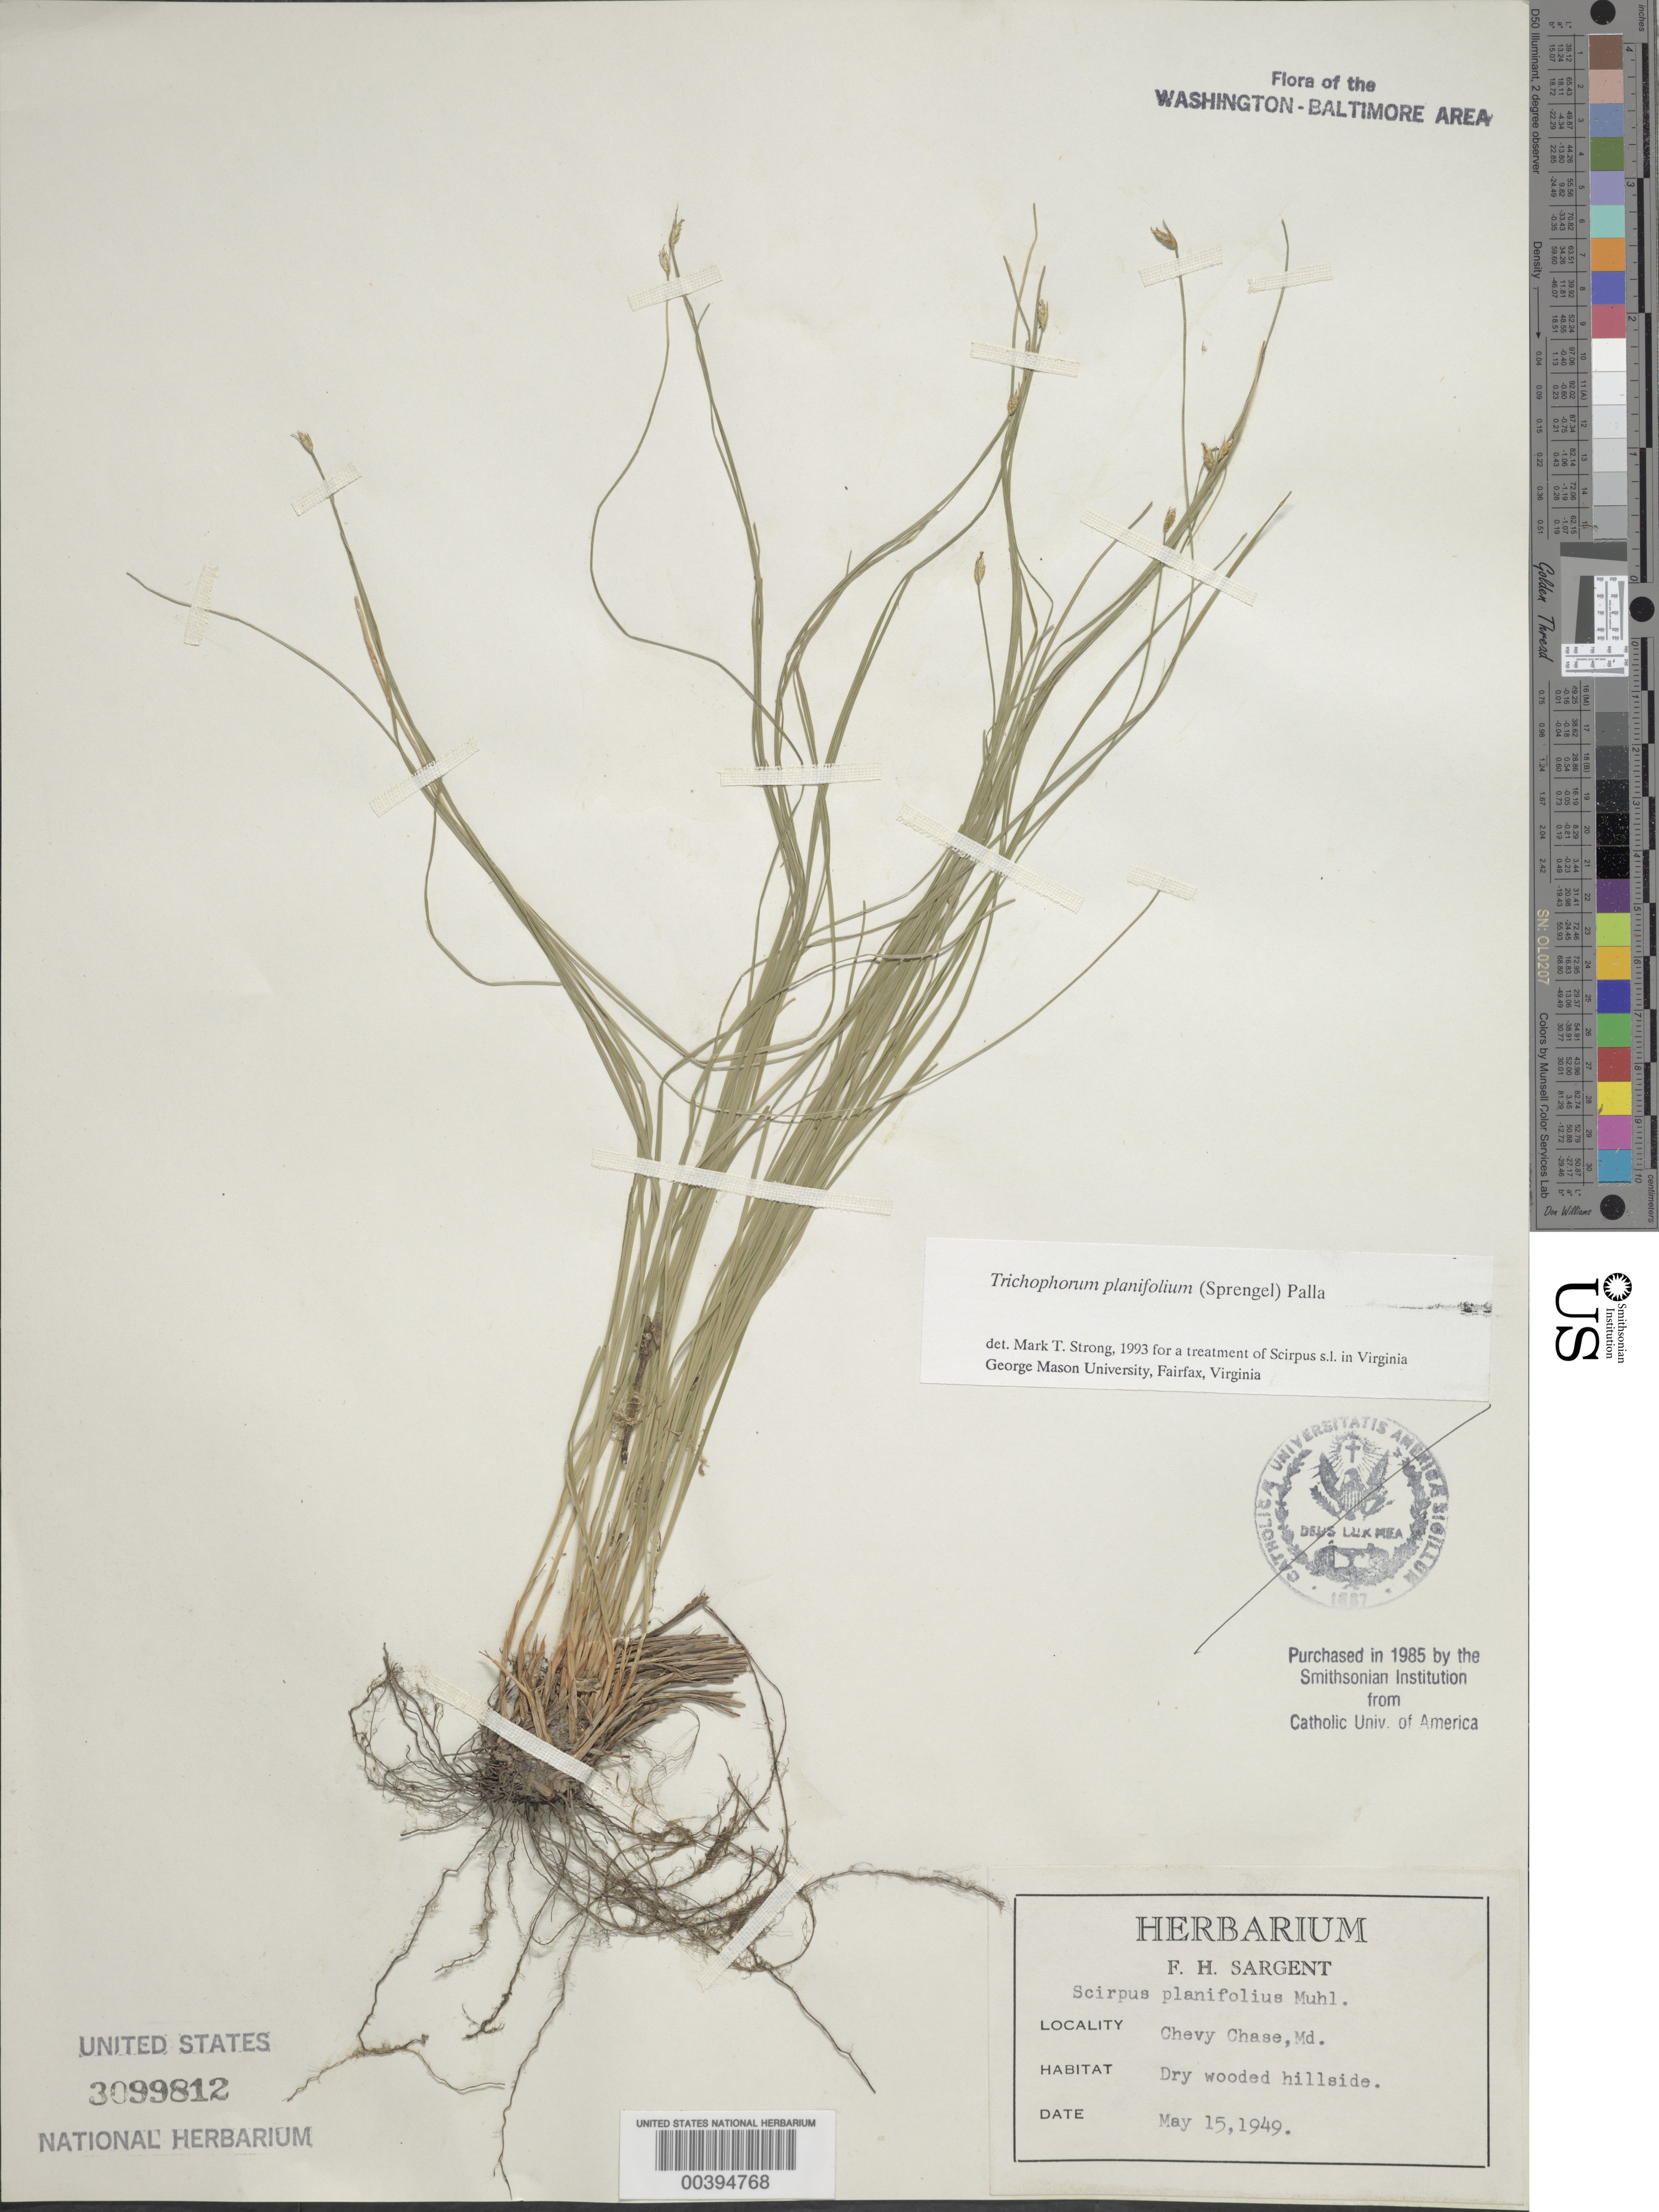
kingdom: Plantae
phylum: Tracheophyta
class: Liliopsida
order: Poales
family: Cyperaceae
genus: Trichophorum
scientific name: Trichophorum planifolium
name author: (Spreng.) Palla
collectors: F. H. Sargent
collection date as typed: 15 May 1949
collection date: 1949-05-15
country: United States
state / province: Maryland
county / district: Montgomery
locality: Chevy Chase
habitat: Dry woode hillside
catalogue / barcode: US 3099812